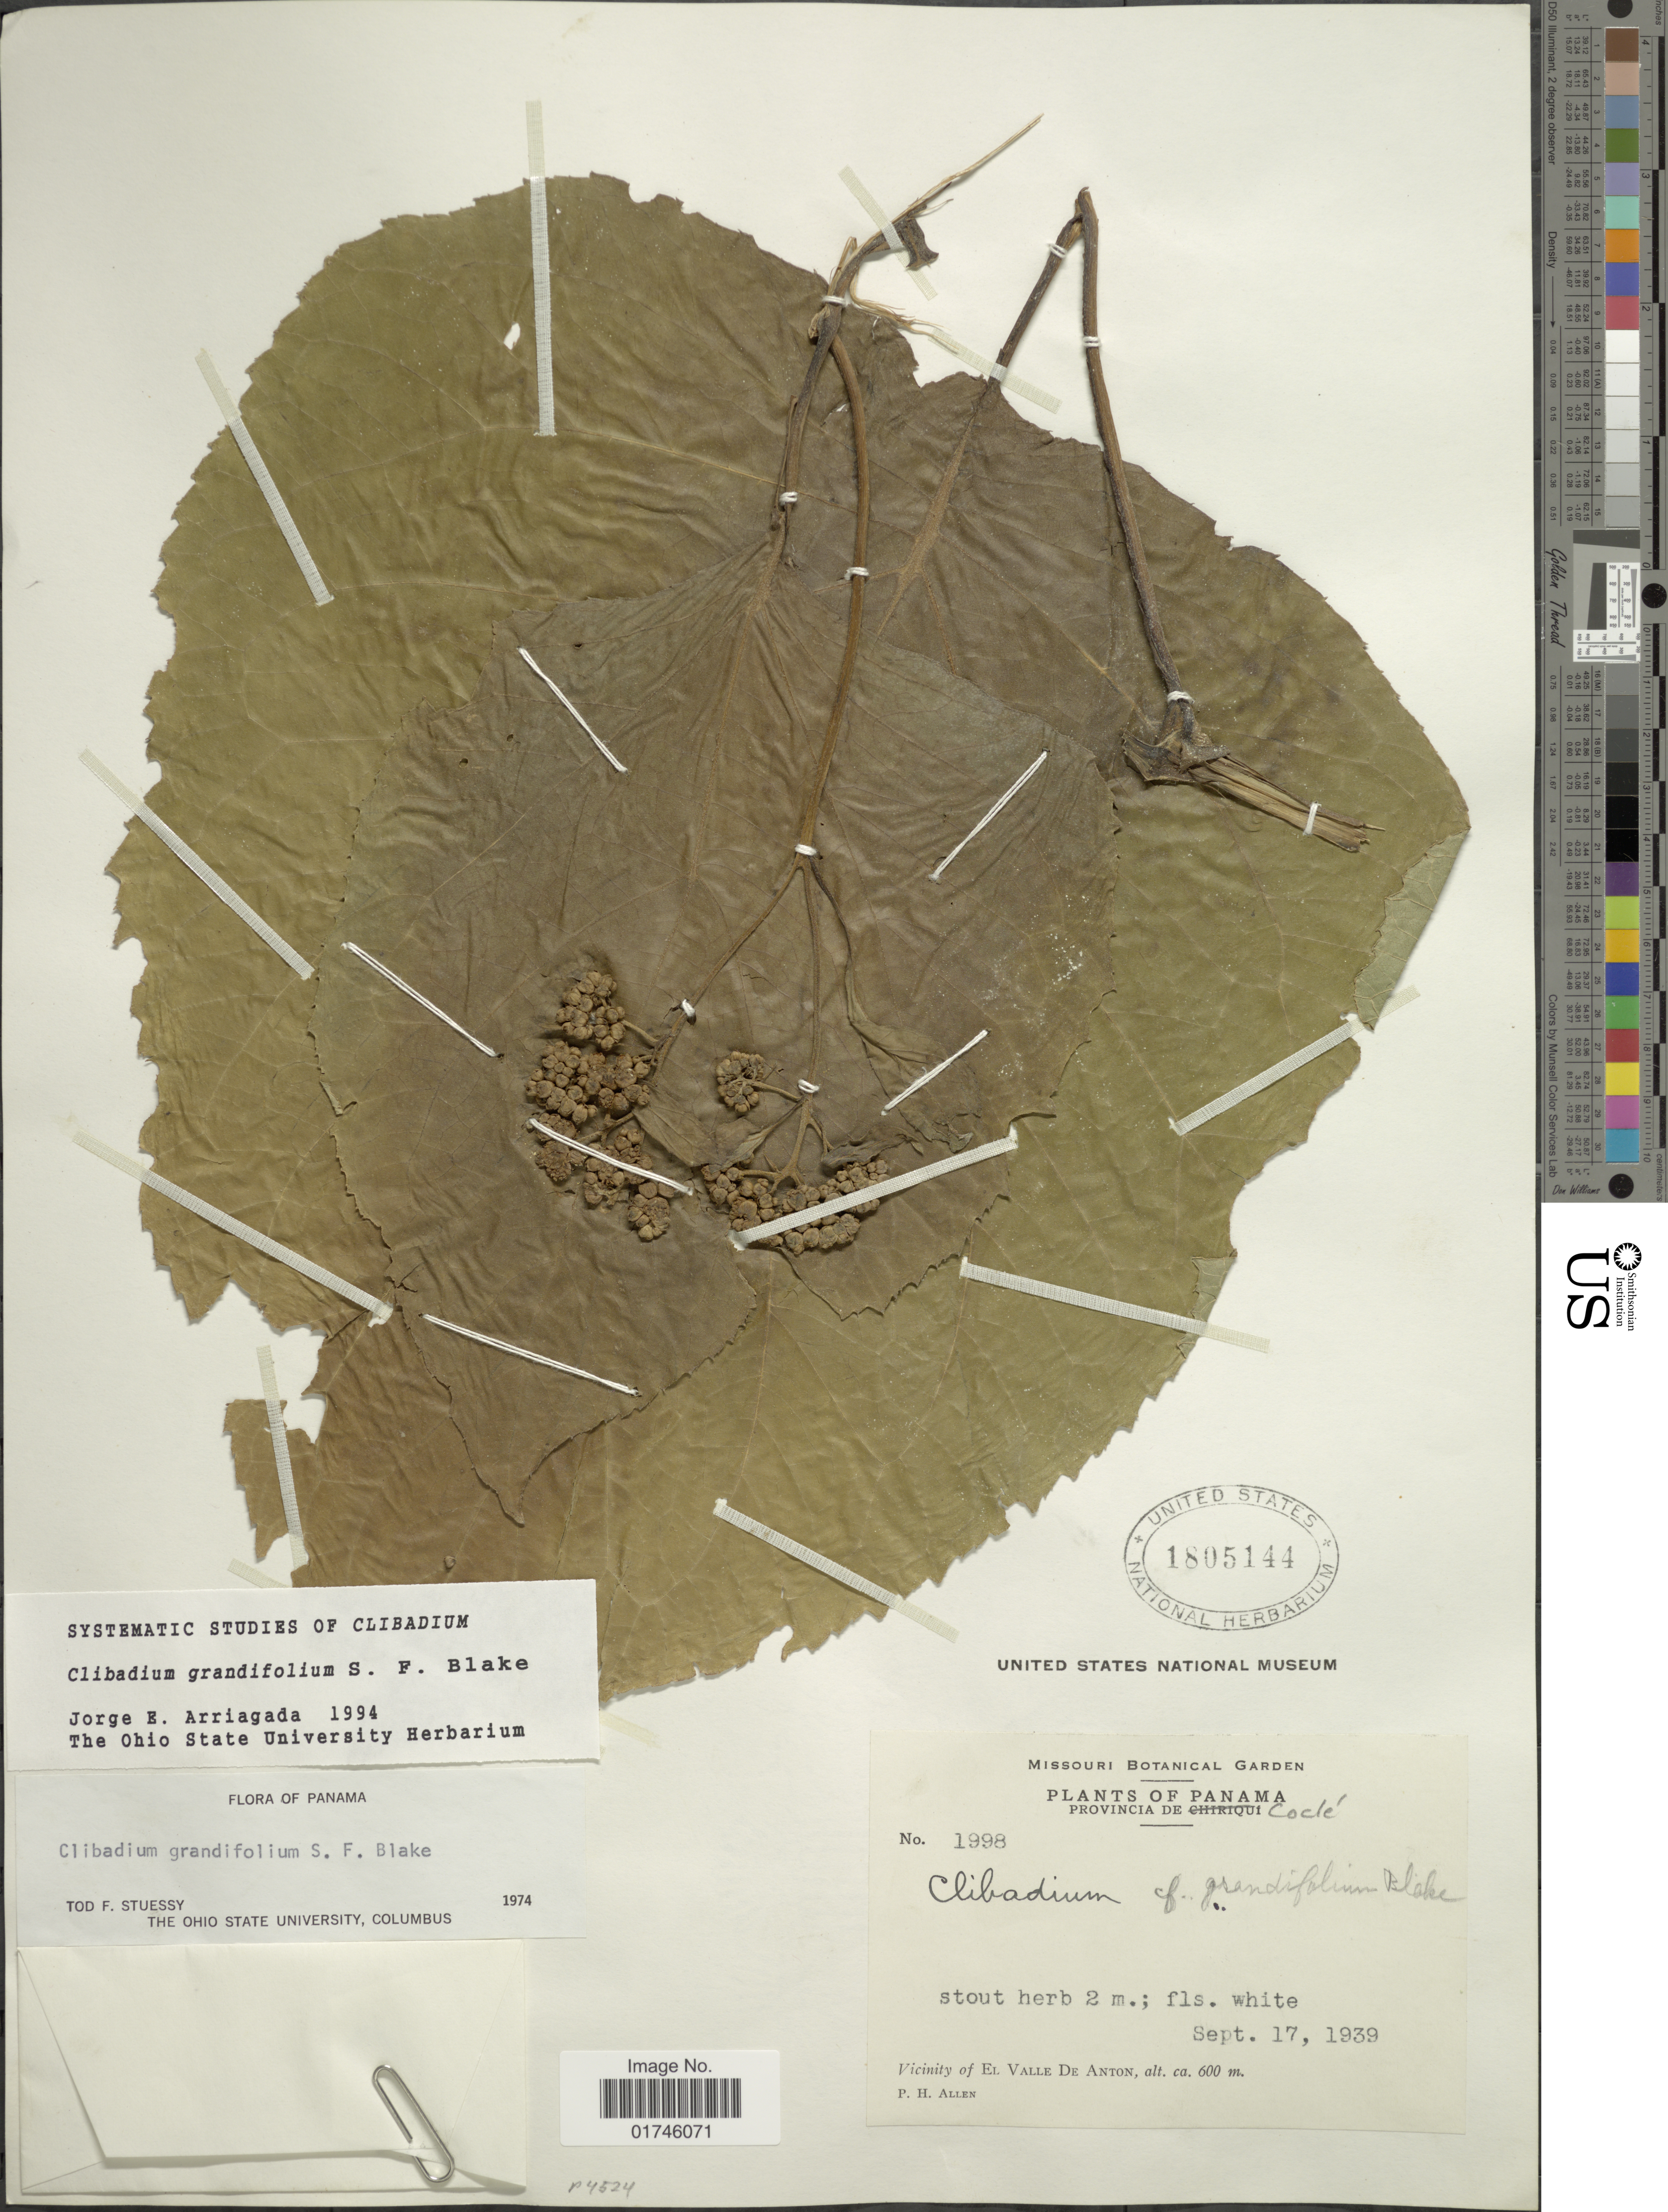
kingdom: Plantae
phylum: Tracheophyta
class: Magnoliopsida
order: Asterales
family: Asteraceae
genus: Clibadium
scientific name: Clibadium grandifolium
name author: S.F. Blake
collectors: P. H. Allen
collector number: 1998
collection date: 1939-09-17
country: Panama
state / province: Coclé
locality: Panama, Provincia de Cocle. Vicinity of El Valle de Anton.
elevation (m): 600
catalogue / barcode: US 1805144